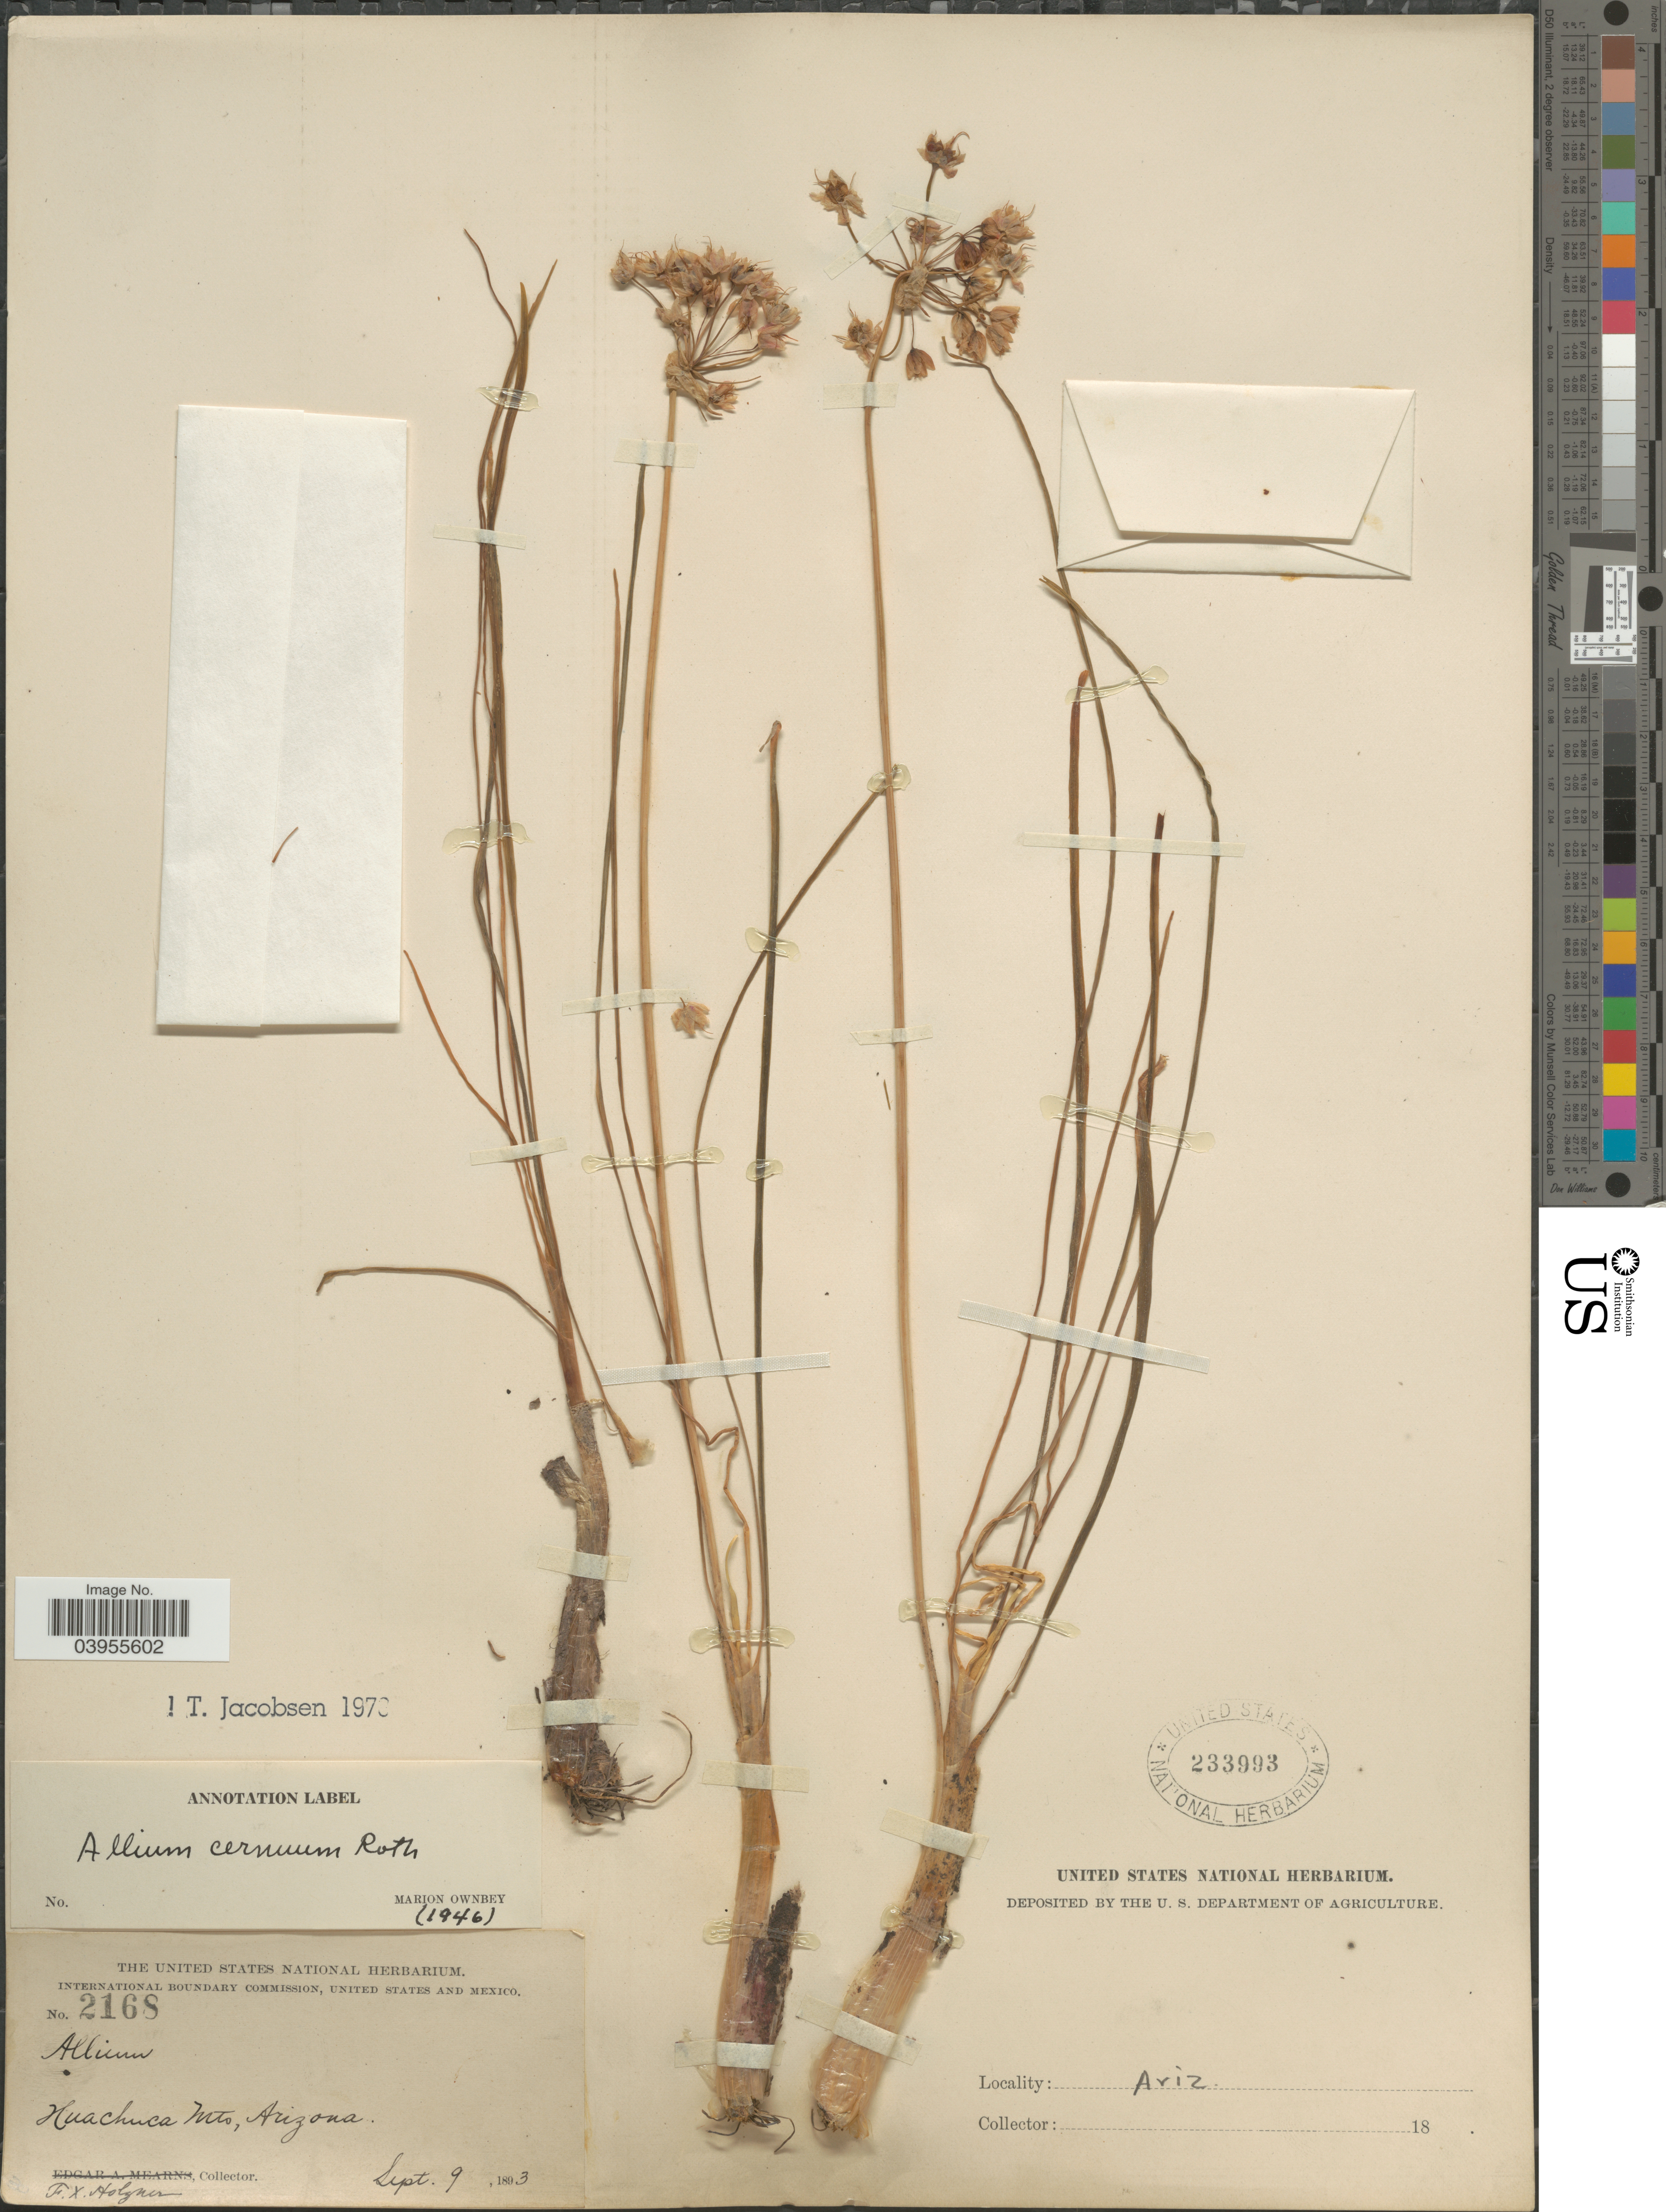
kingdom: Plantae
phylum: Tracheophyta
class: Liliopsida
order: Asparagales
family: Amaryllidaceae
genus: Allium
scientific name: Allium cernuum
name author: Roth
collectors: F. X. Holzner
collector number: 2168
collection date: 1893-09-09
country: United States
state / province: Arizona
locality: Huachuca Mts.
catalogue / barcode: US 233993